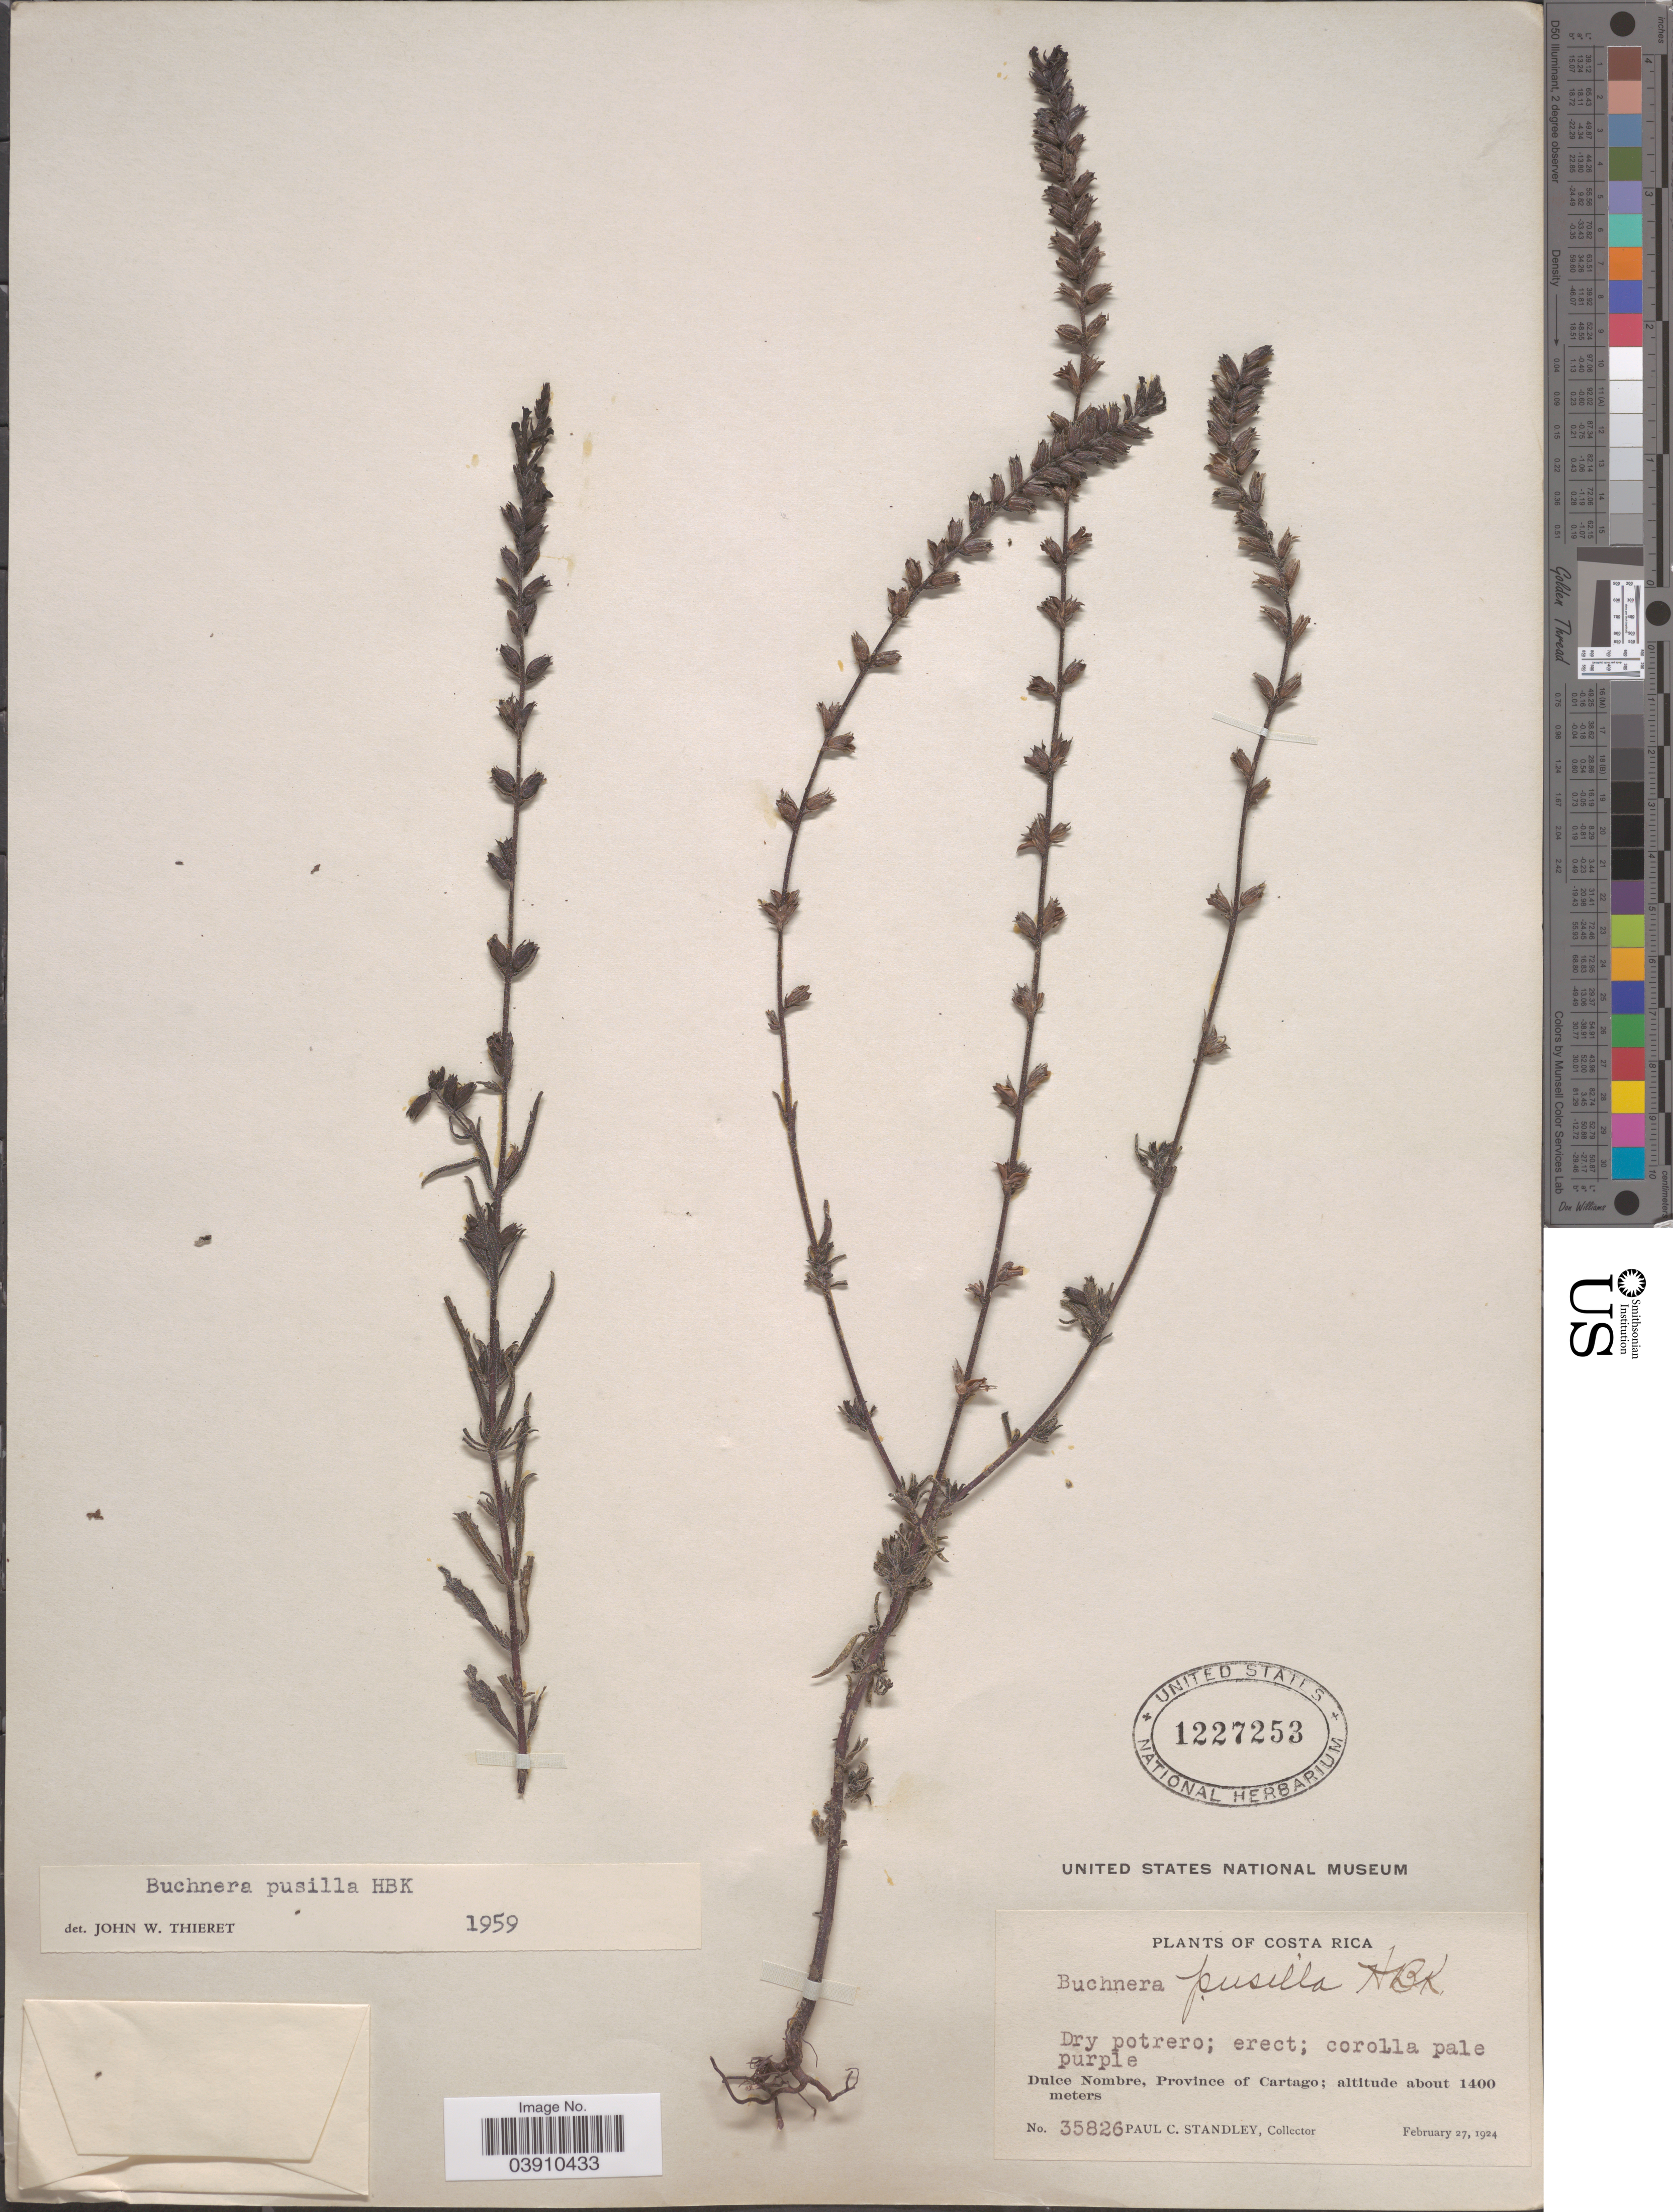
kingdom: Plantae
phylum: Tracheophyta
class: Magnoliopsida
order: Lamiales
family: Orobanchaceae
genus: Buchnera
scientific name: Buchnera pusilla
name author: Kunth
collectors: P. C. Standley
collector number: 35826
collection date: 1924-02-27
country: Costa Rica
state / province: Cartago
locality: Dulce Nombre.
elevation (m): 1400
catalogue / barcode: US 1227253